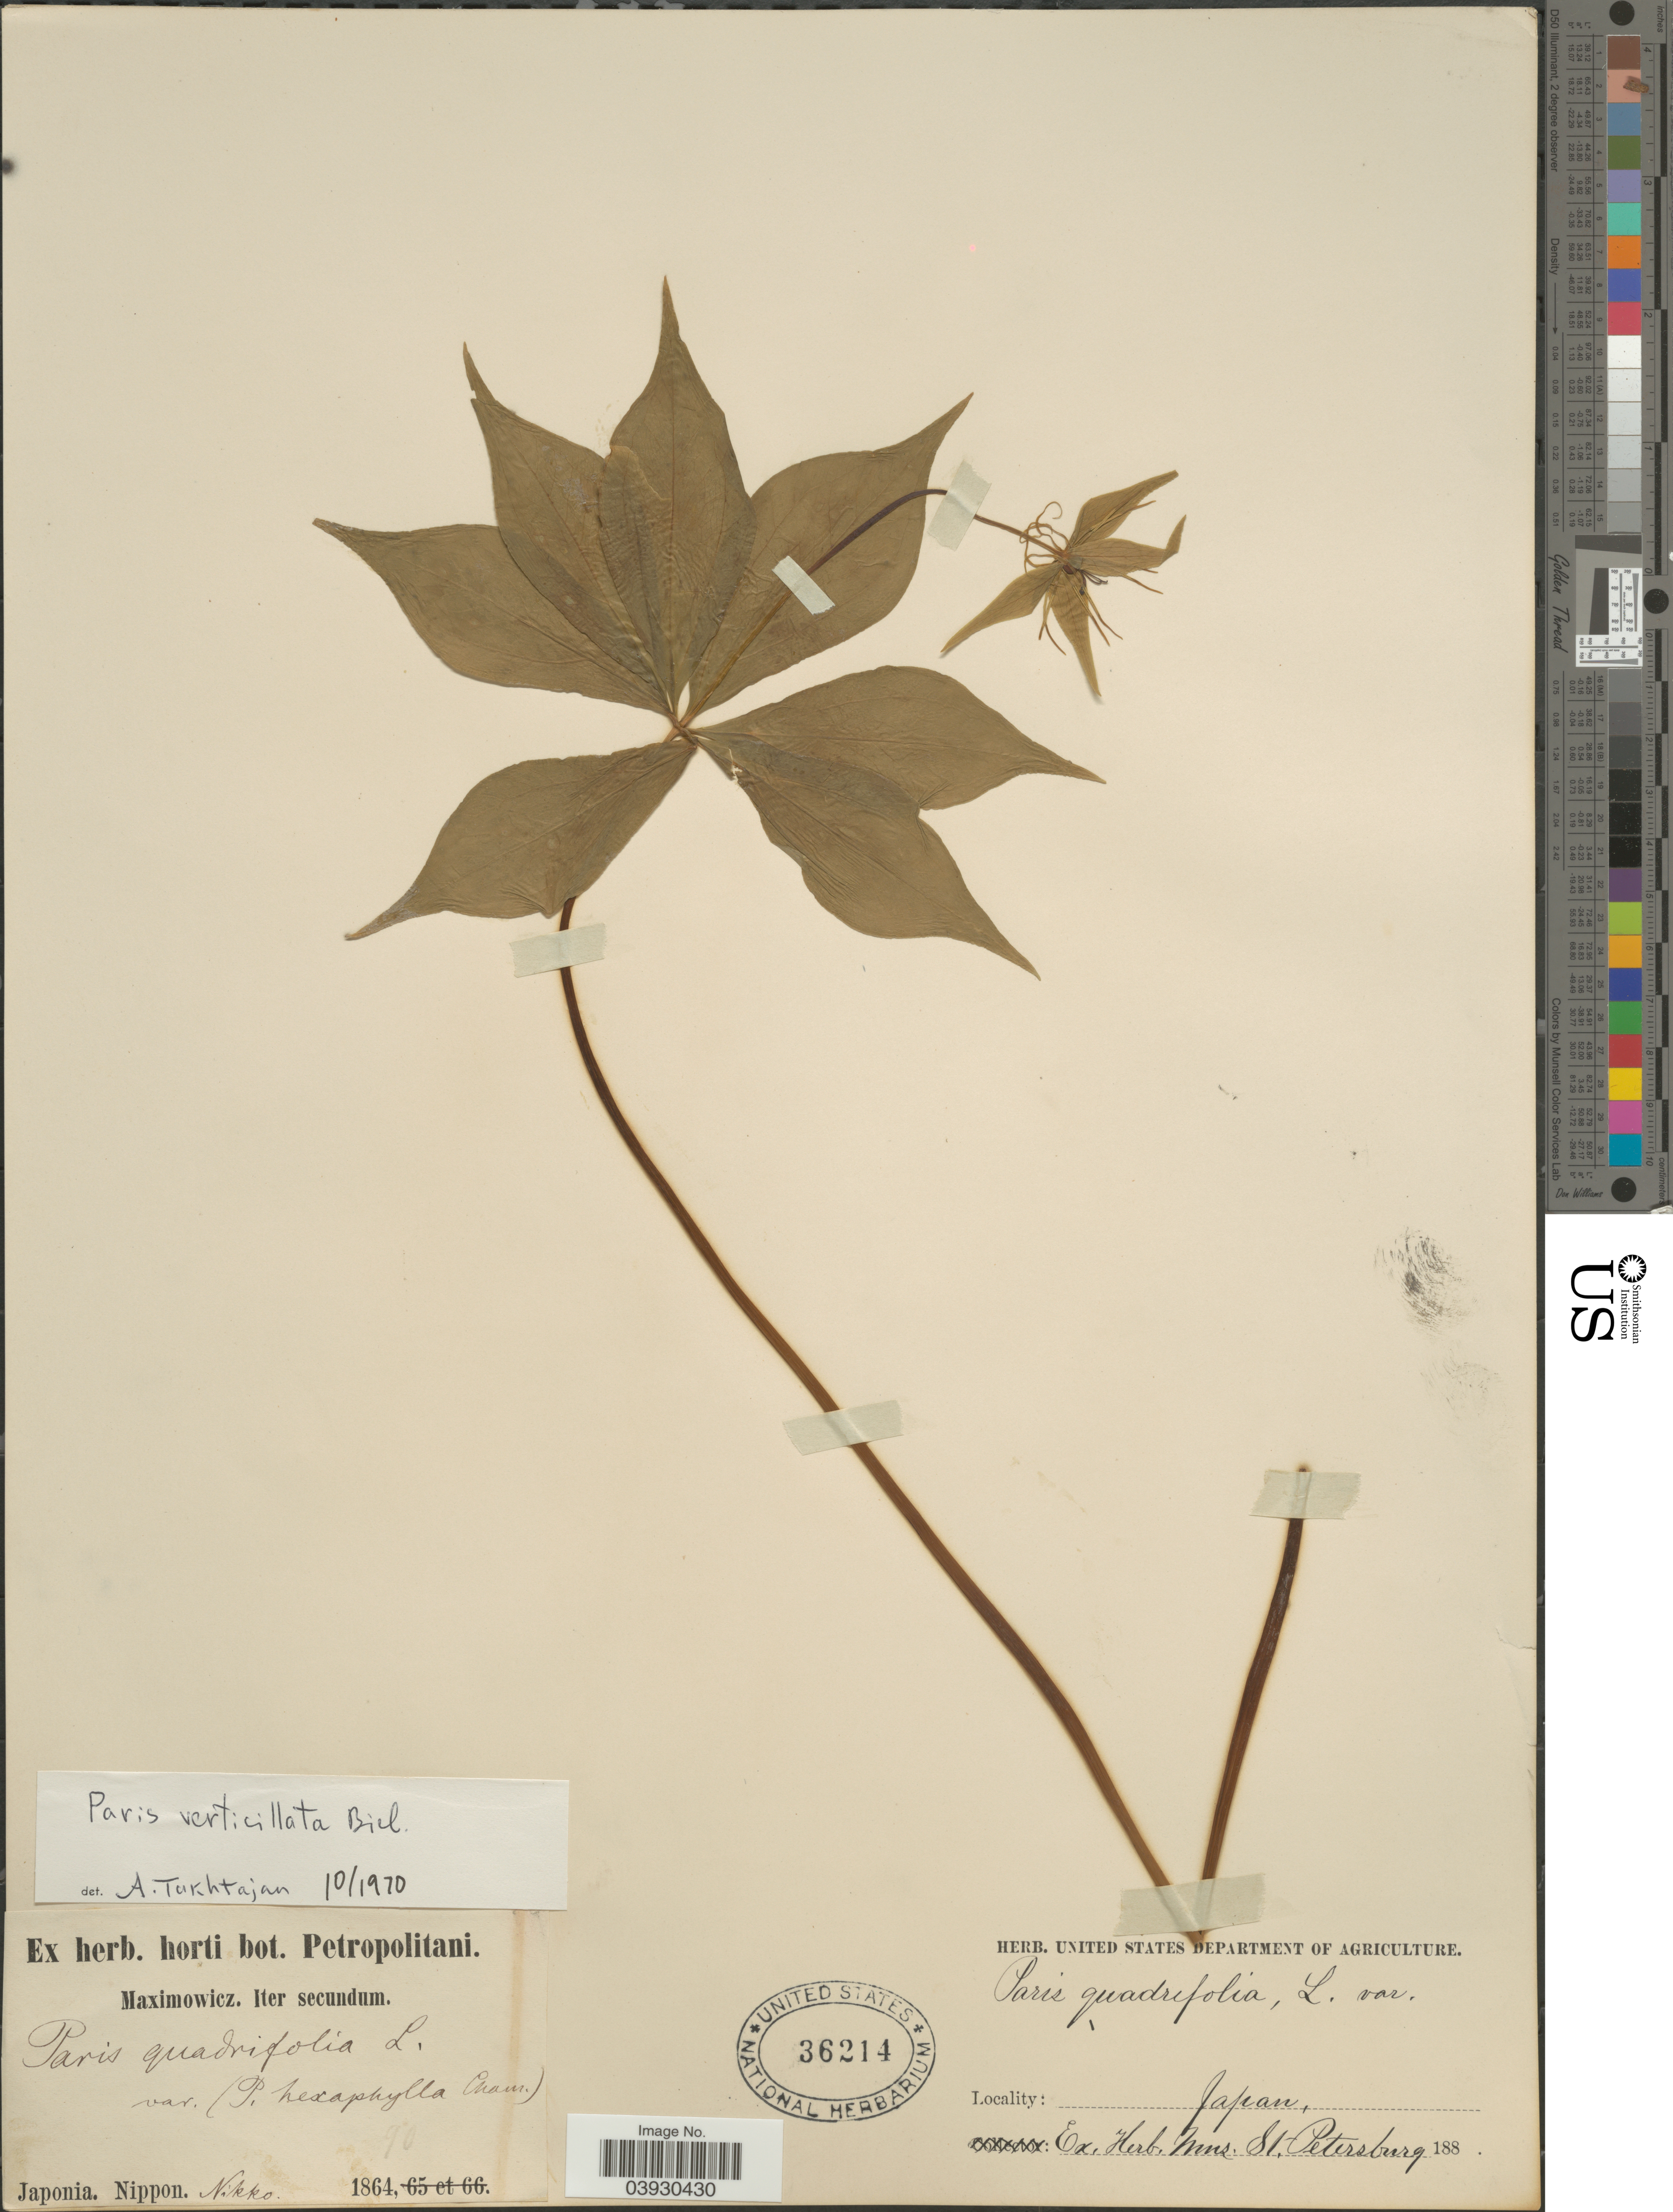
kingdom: Plantae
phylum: Tracheophyta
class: Liliopsida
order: Liliales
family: Melanthiaceae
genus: Paris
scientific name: Paris verticillata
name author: M. Bieb.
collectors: Maximowicz, --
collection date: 1864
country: Japan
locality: Nippon. Nikko.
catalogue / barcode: US 36214